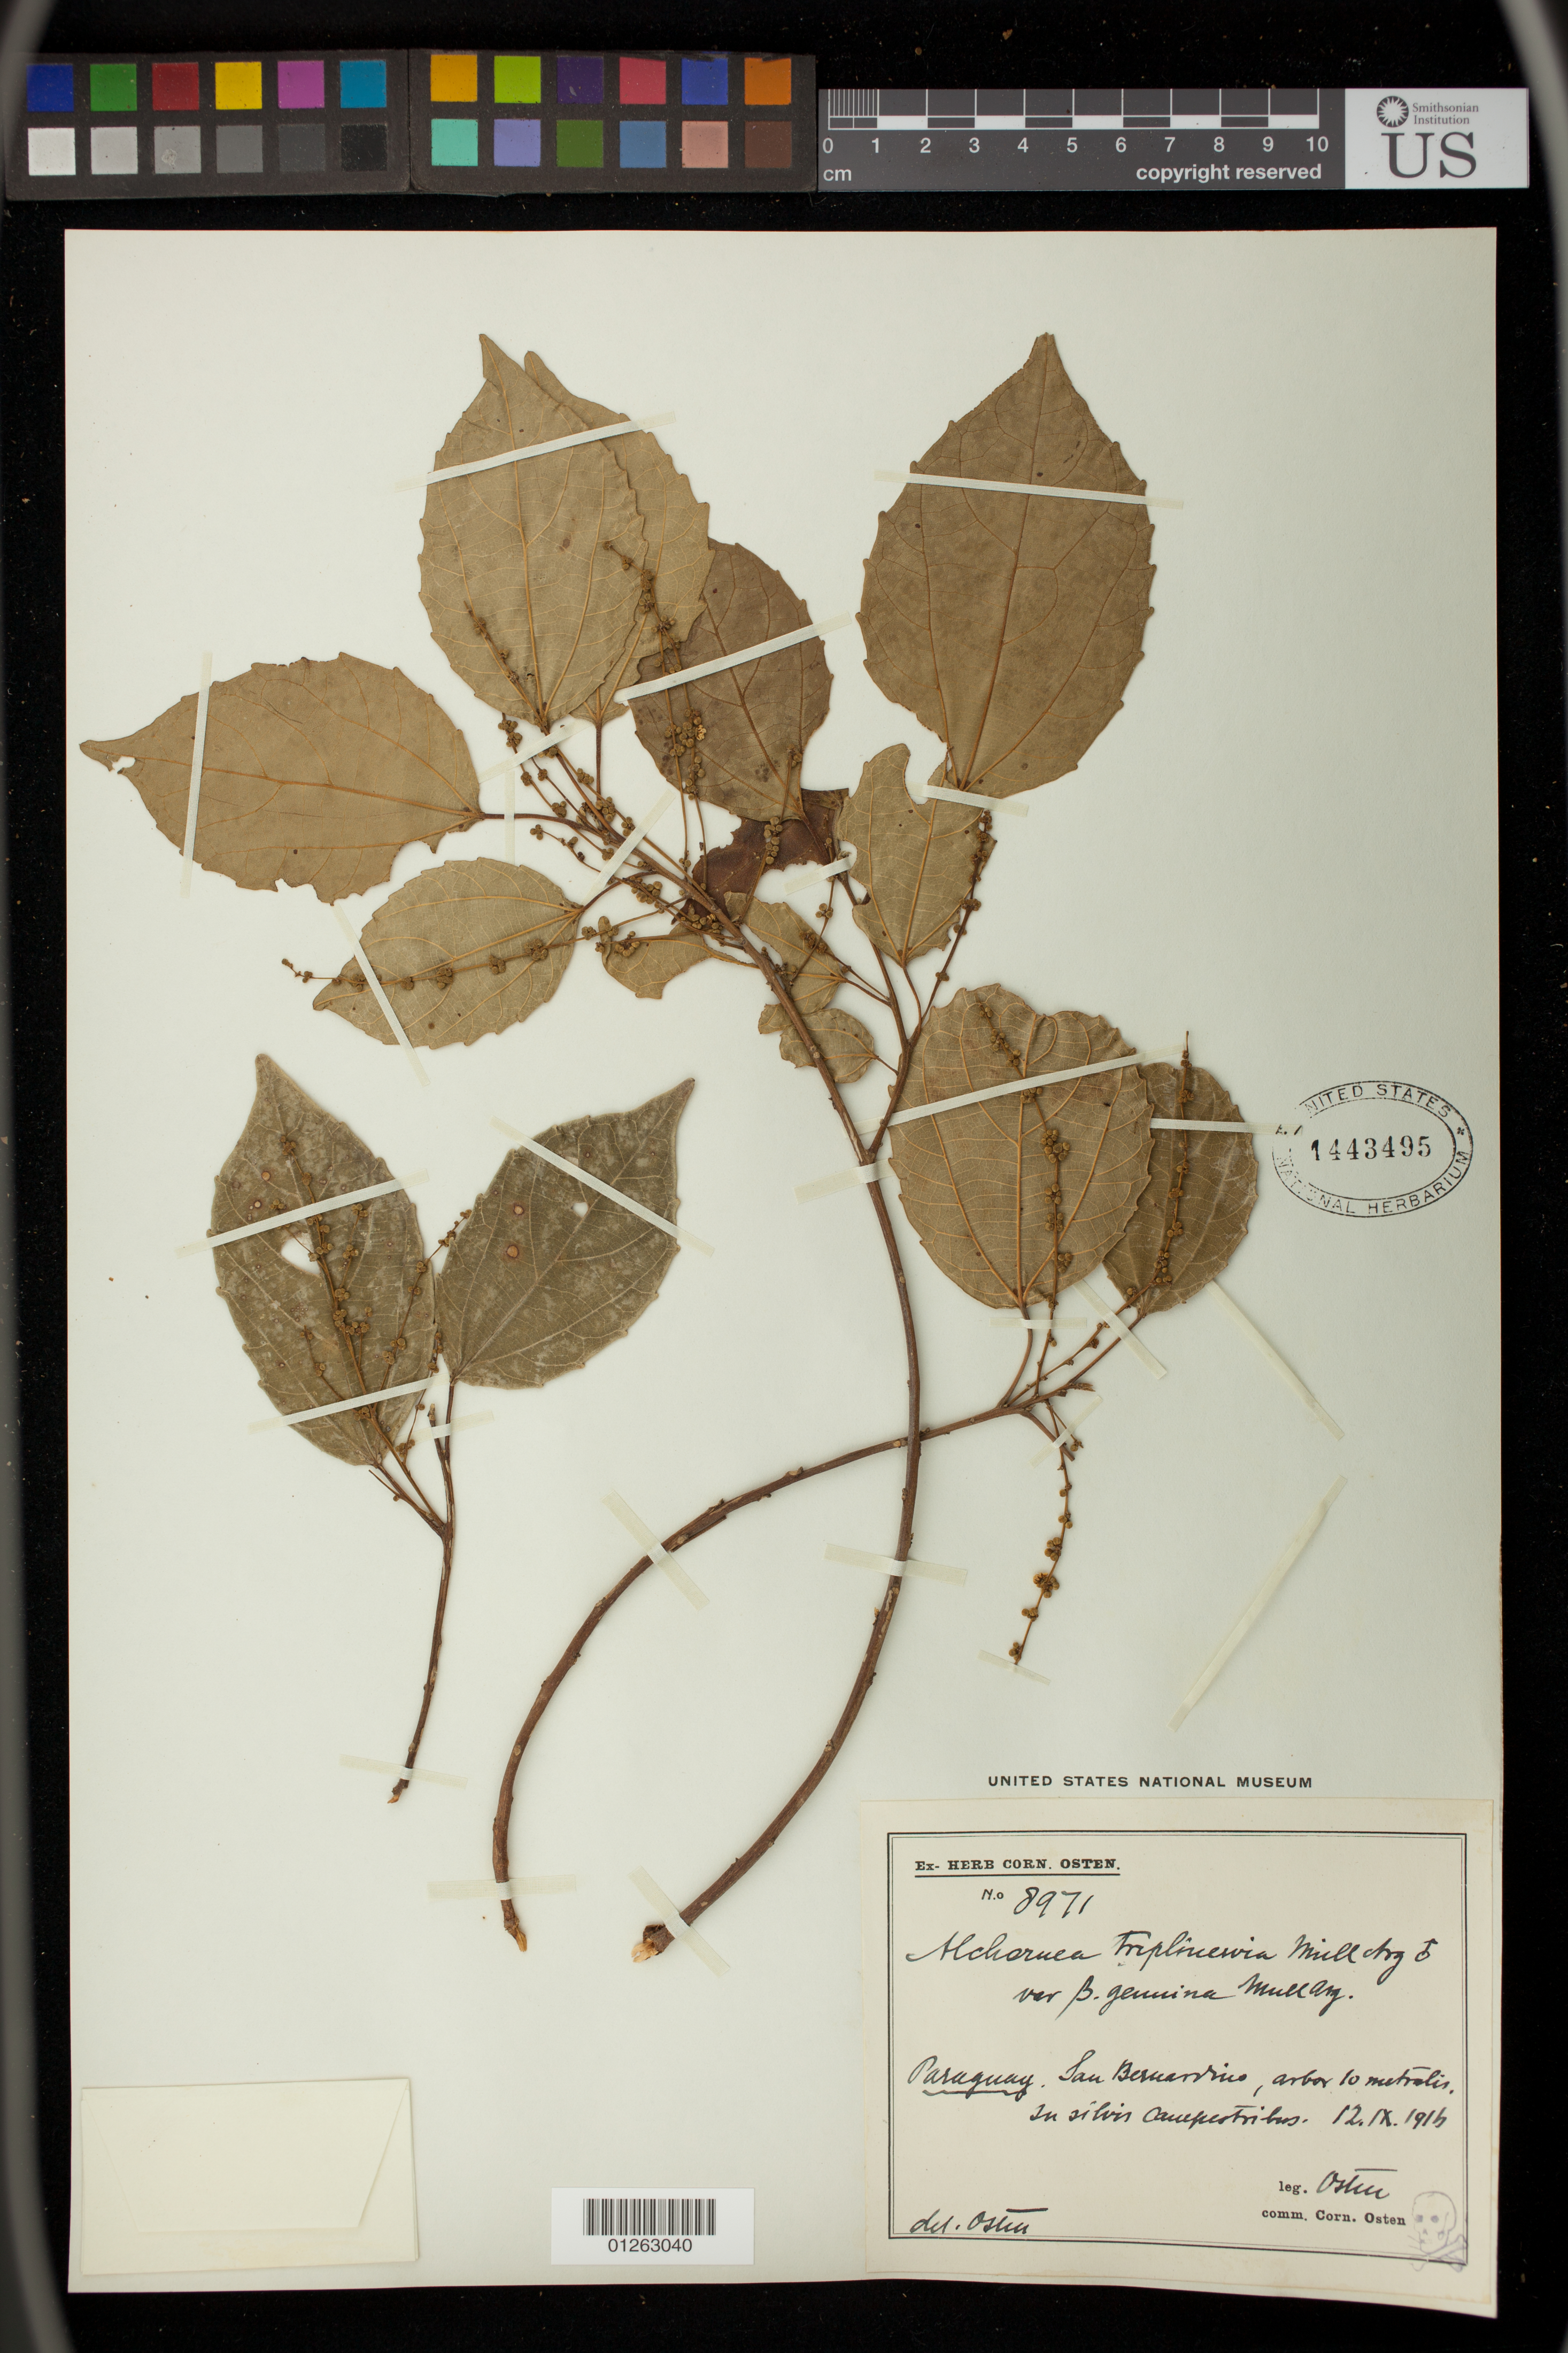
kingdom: Plantae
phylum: Tracheophyta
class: Magnoliopsida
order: Malpighiales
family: Euphorbiaceae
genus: Alchornea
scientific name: Alchornea triplinervia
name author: (Spreng.) Müll. Arg.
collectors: C. Osten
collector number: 8971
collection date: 1916-09-12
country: Paraguay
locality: San Bernarino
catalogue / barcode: US 1443495